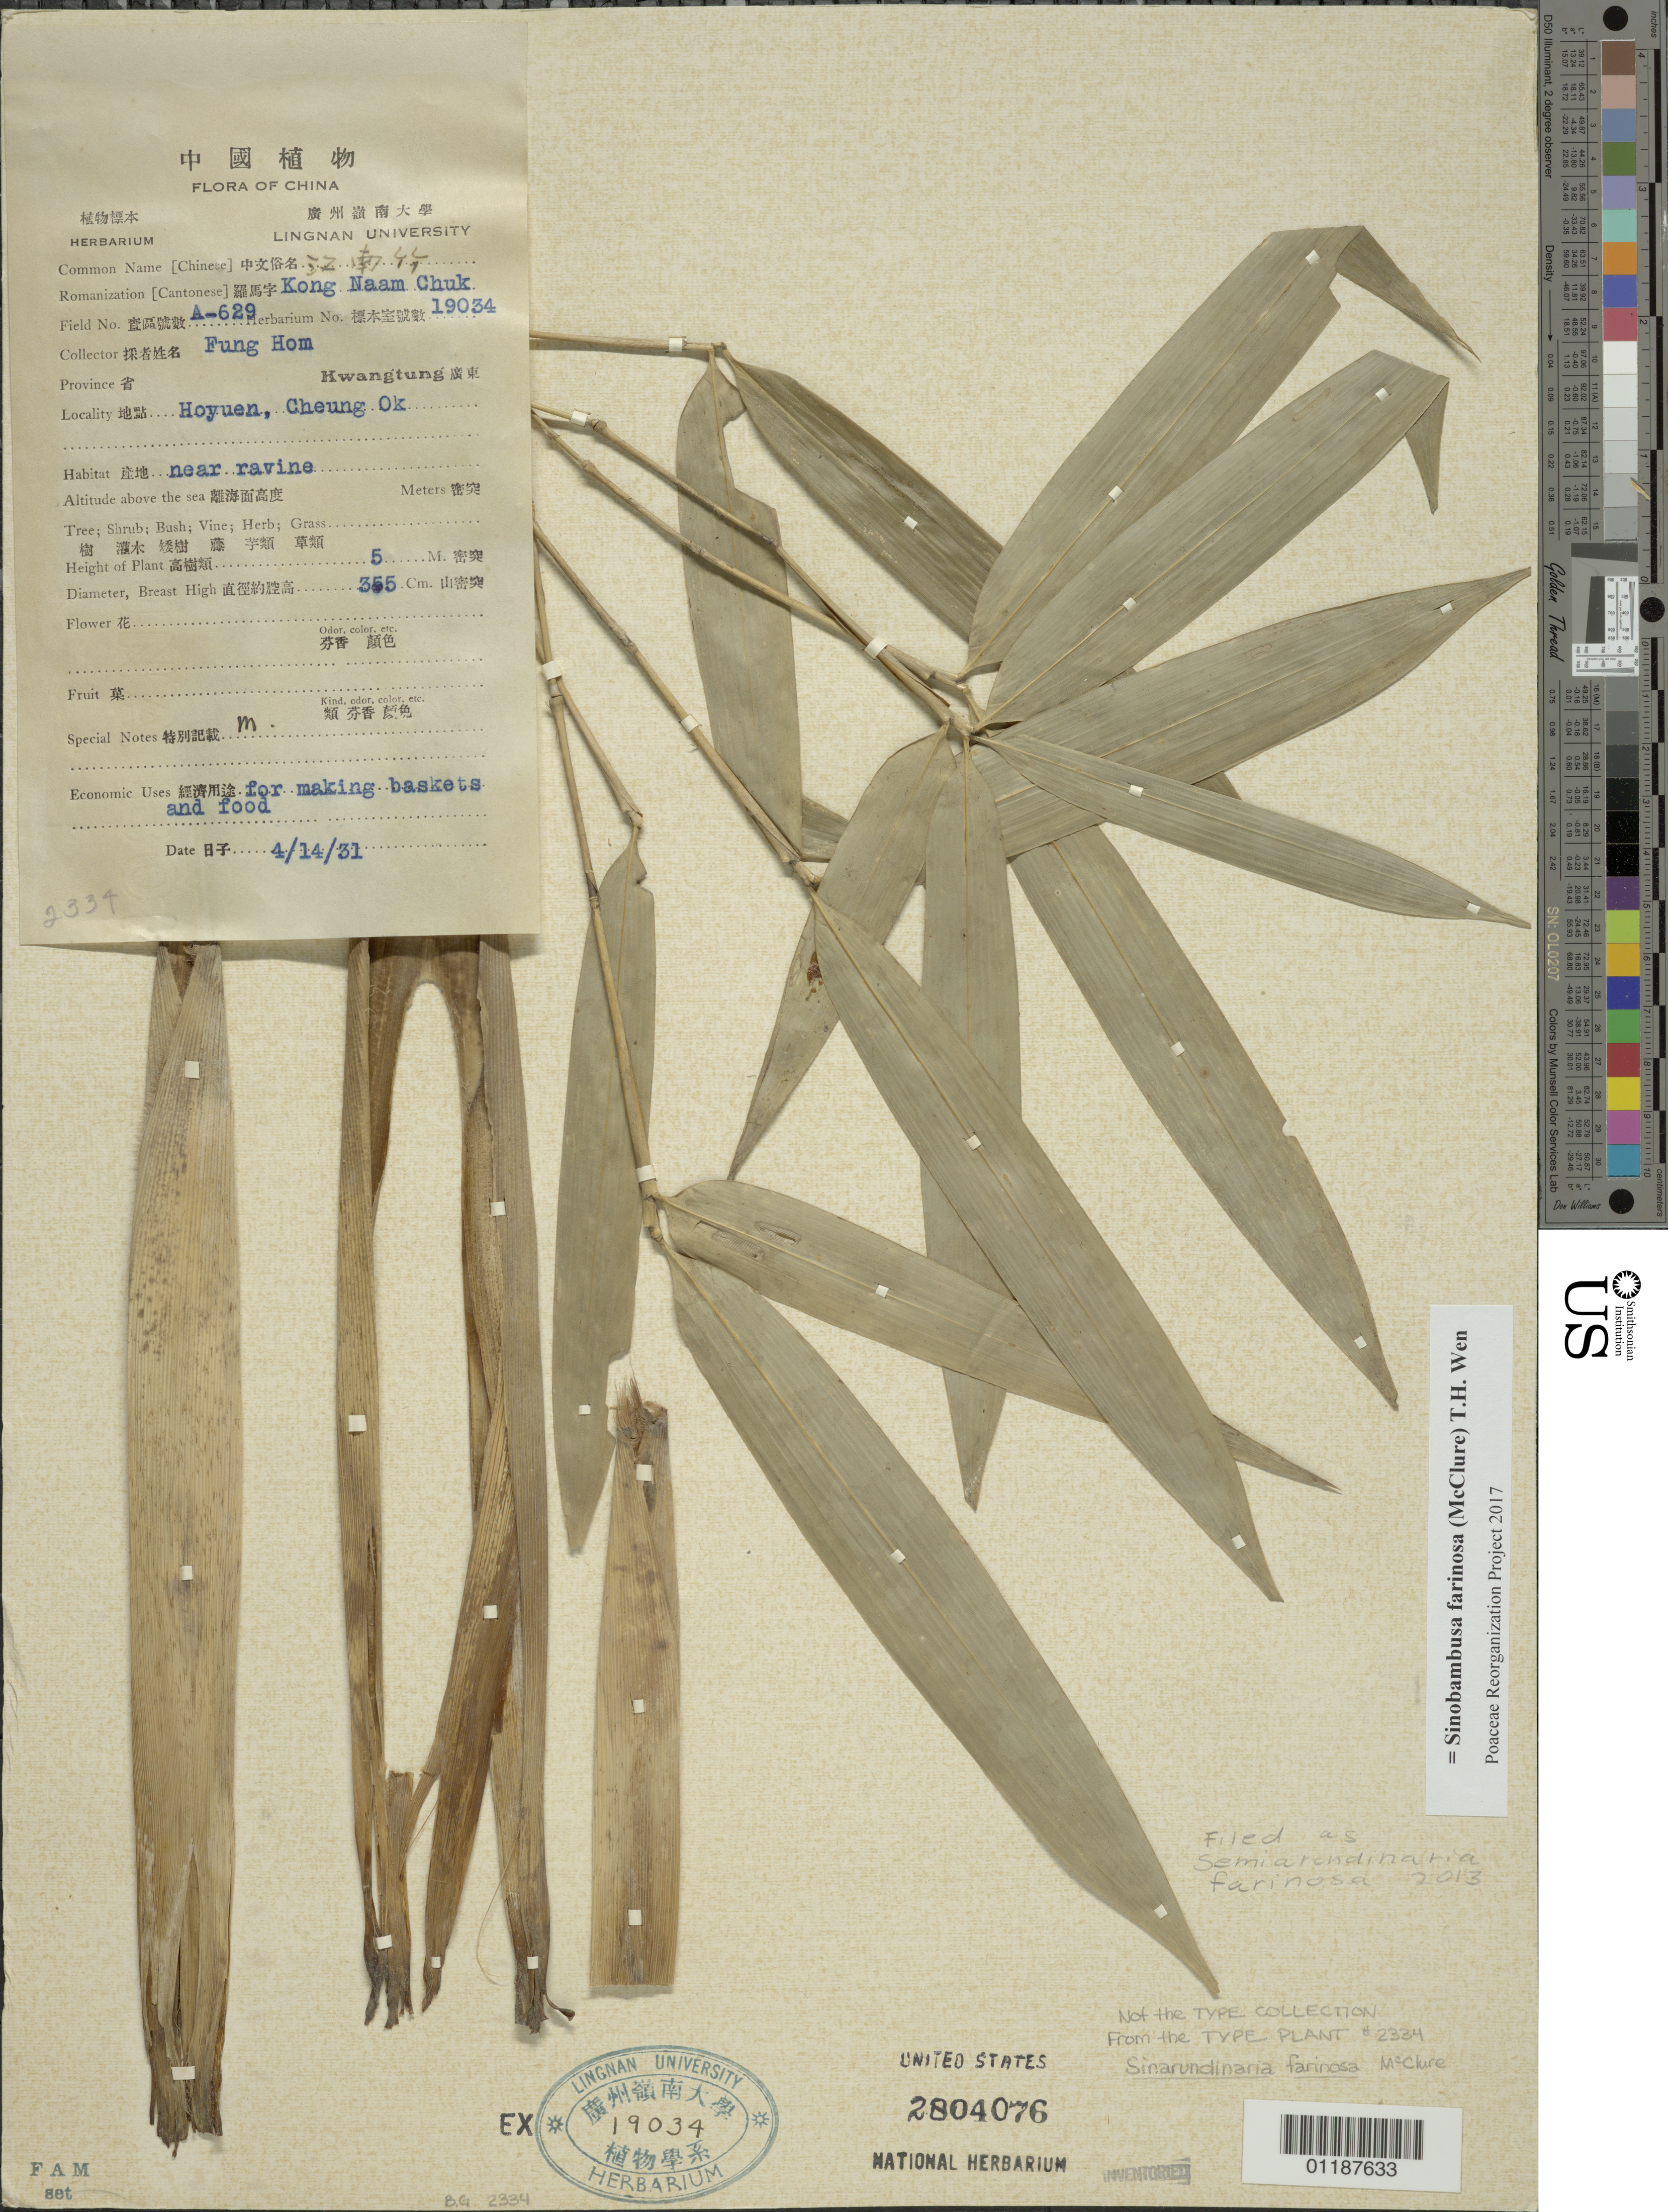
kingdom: Plantae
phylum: Tracheophyta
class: Liliopsida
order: Poales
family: Poaceae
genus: Sinobambusa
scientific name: Sinobambusa farinosa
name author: (McClure) T.H. Wen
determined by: Poaceae Reorganization Project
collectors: H. L. Fung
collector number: A-629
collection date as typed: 14 Apr 1931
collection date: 1931-04-14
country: China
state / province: Guangdong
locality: Hoyuen, cheung ok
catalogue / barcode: US 2804076